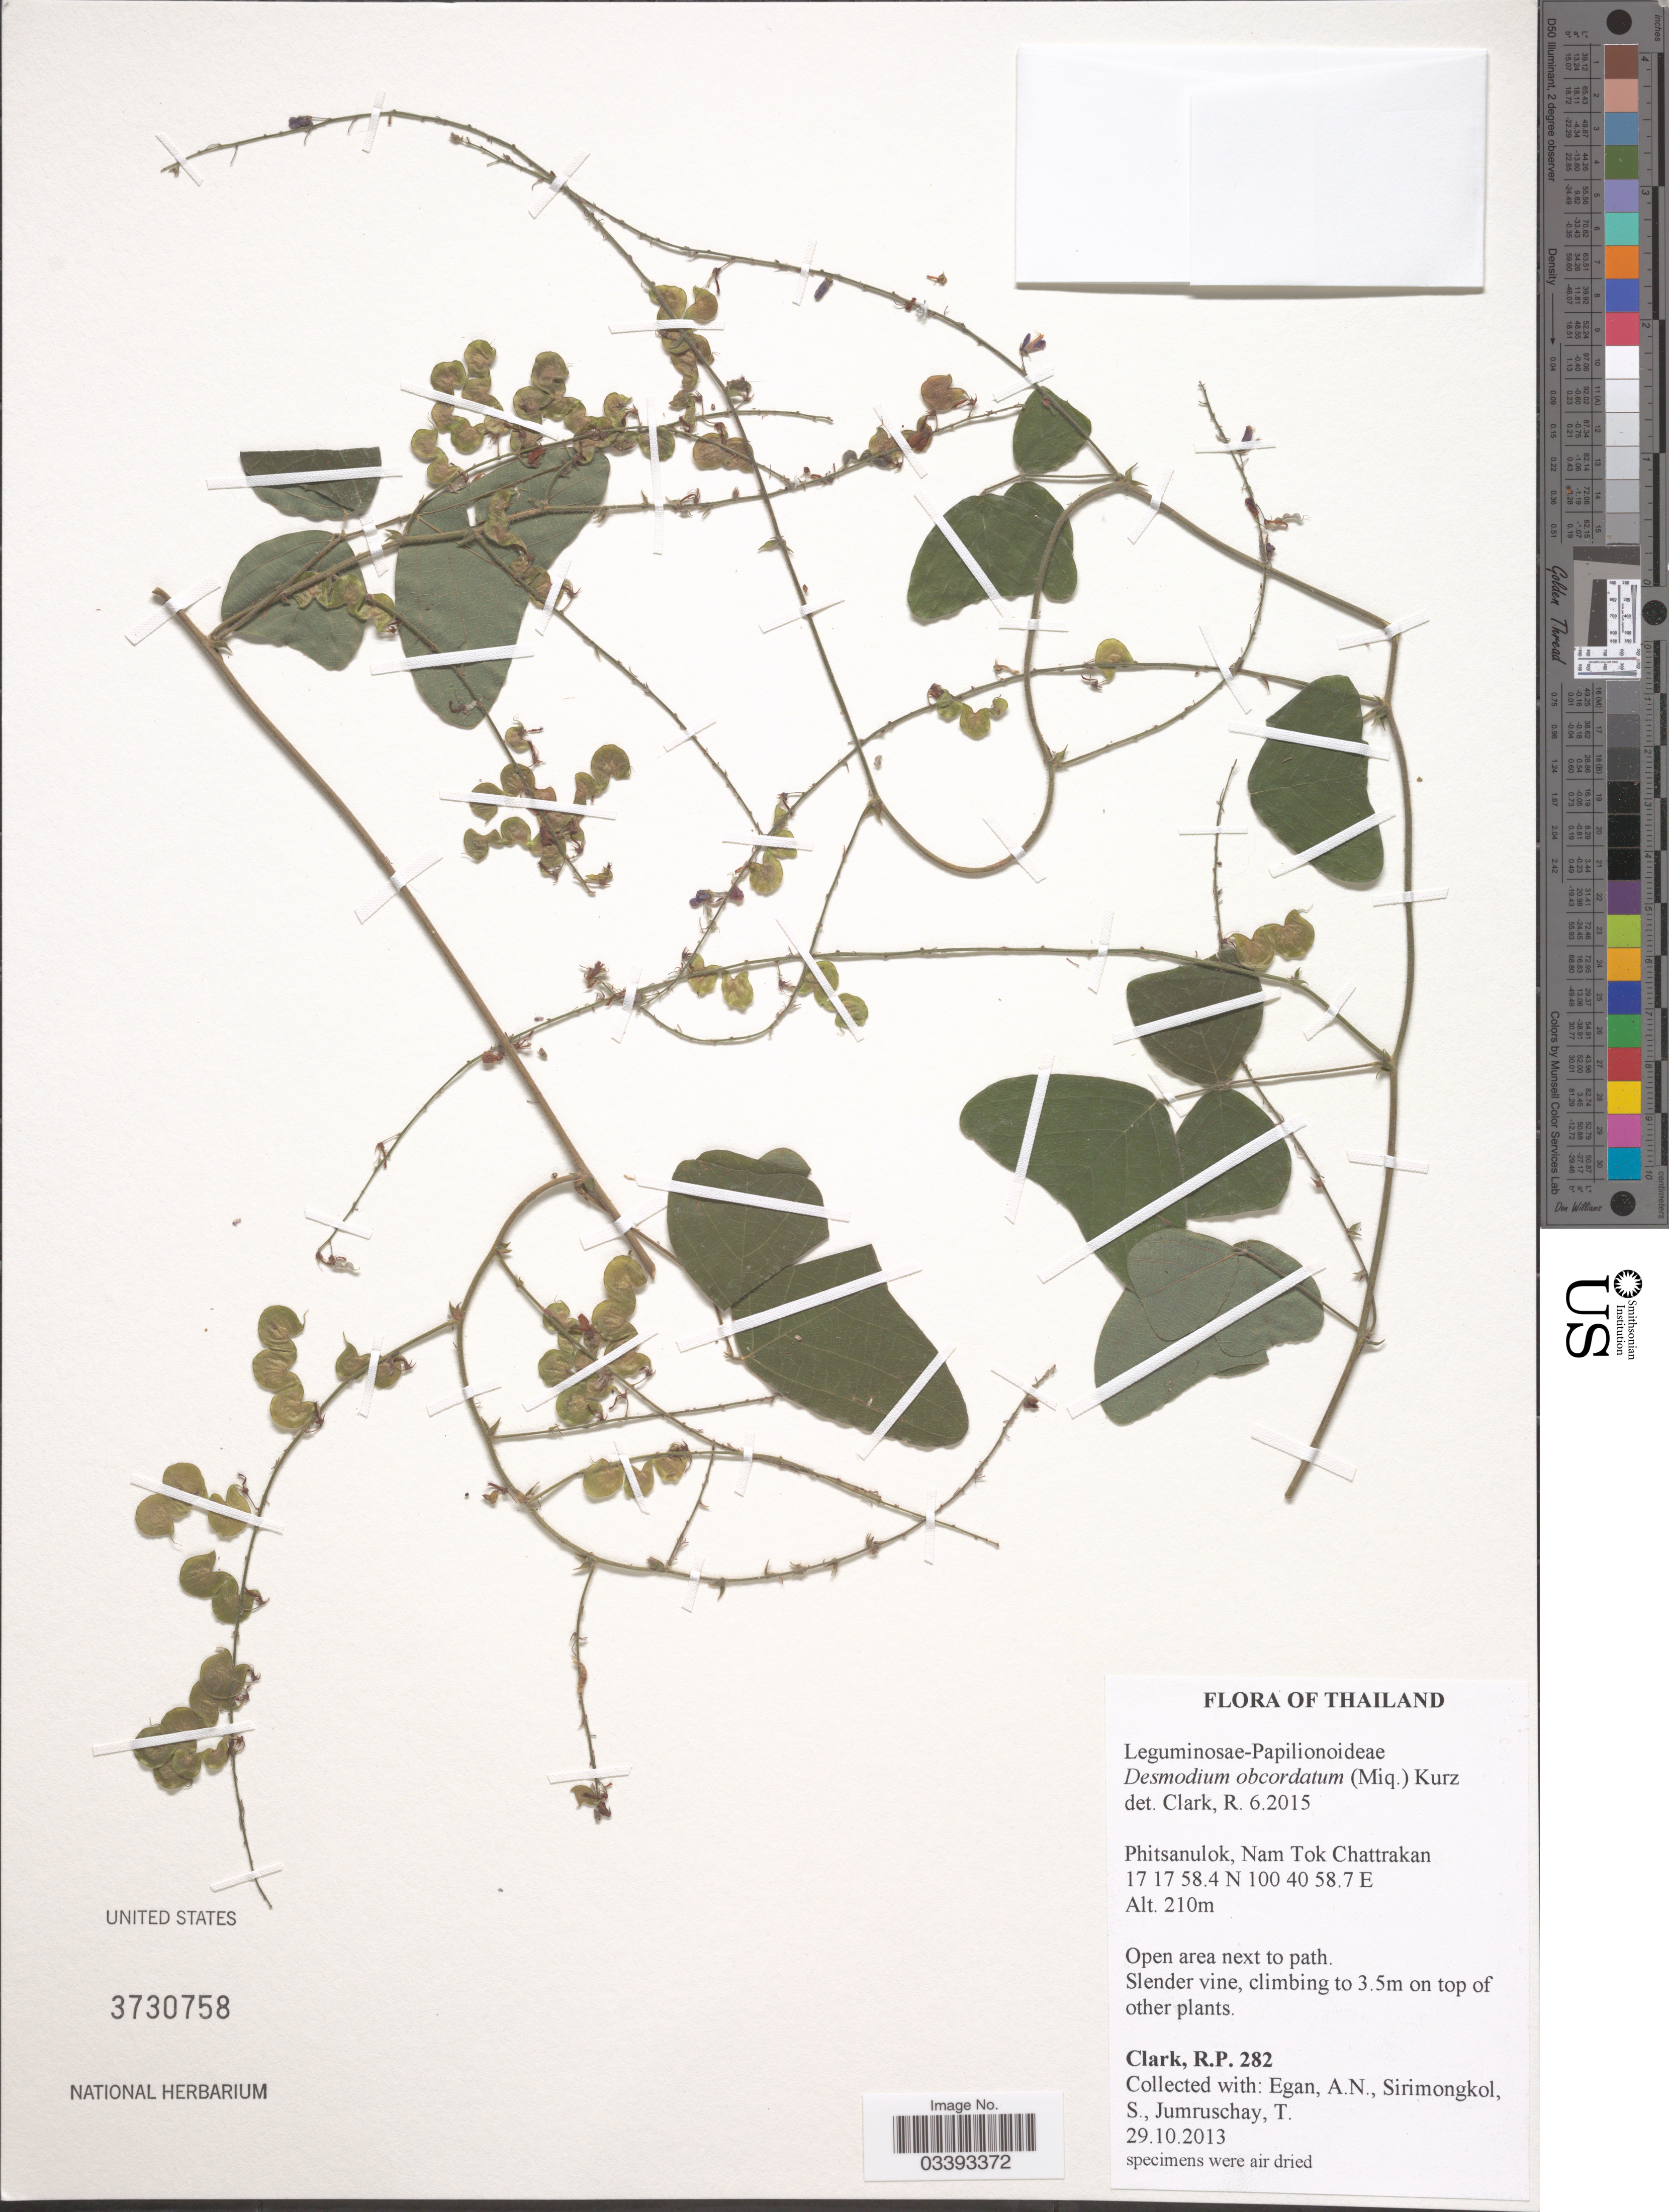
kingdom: Plantae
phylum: Tracheophyta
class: Magnoliopsida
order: Fabales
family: Fabaceae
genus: Hegnera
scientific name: Hegnera obcordata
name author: (Miq.) Schindl.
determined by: Strong, Mark T., (BOT), Smithsonian Institution - National Museum of Natural History (UNITED STATES)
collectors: R. P. Clark, A. N. Egan, S. Sirimongkol & T. Jumruschay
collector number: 282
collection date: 2013-10-29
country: Thailand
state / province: Phitsanulok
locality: Nam Tok Chattrakan.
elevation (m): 210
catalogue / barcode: US 3730758